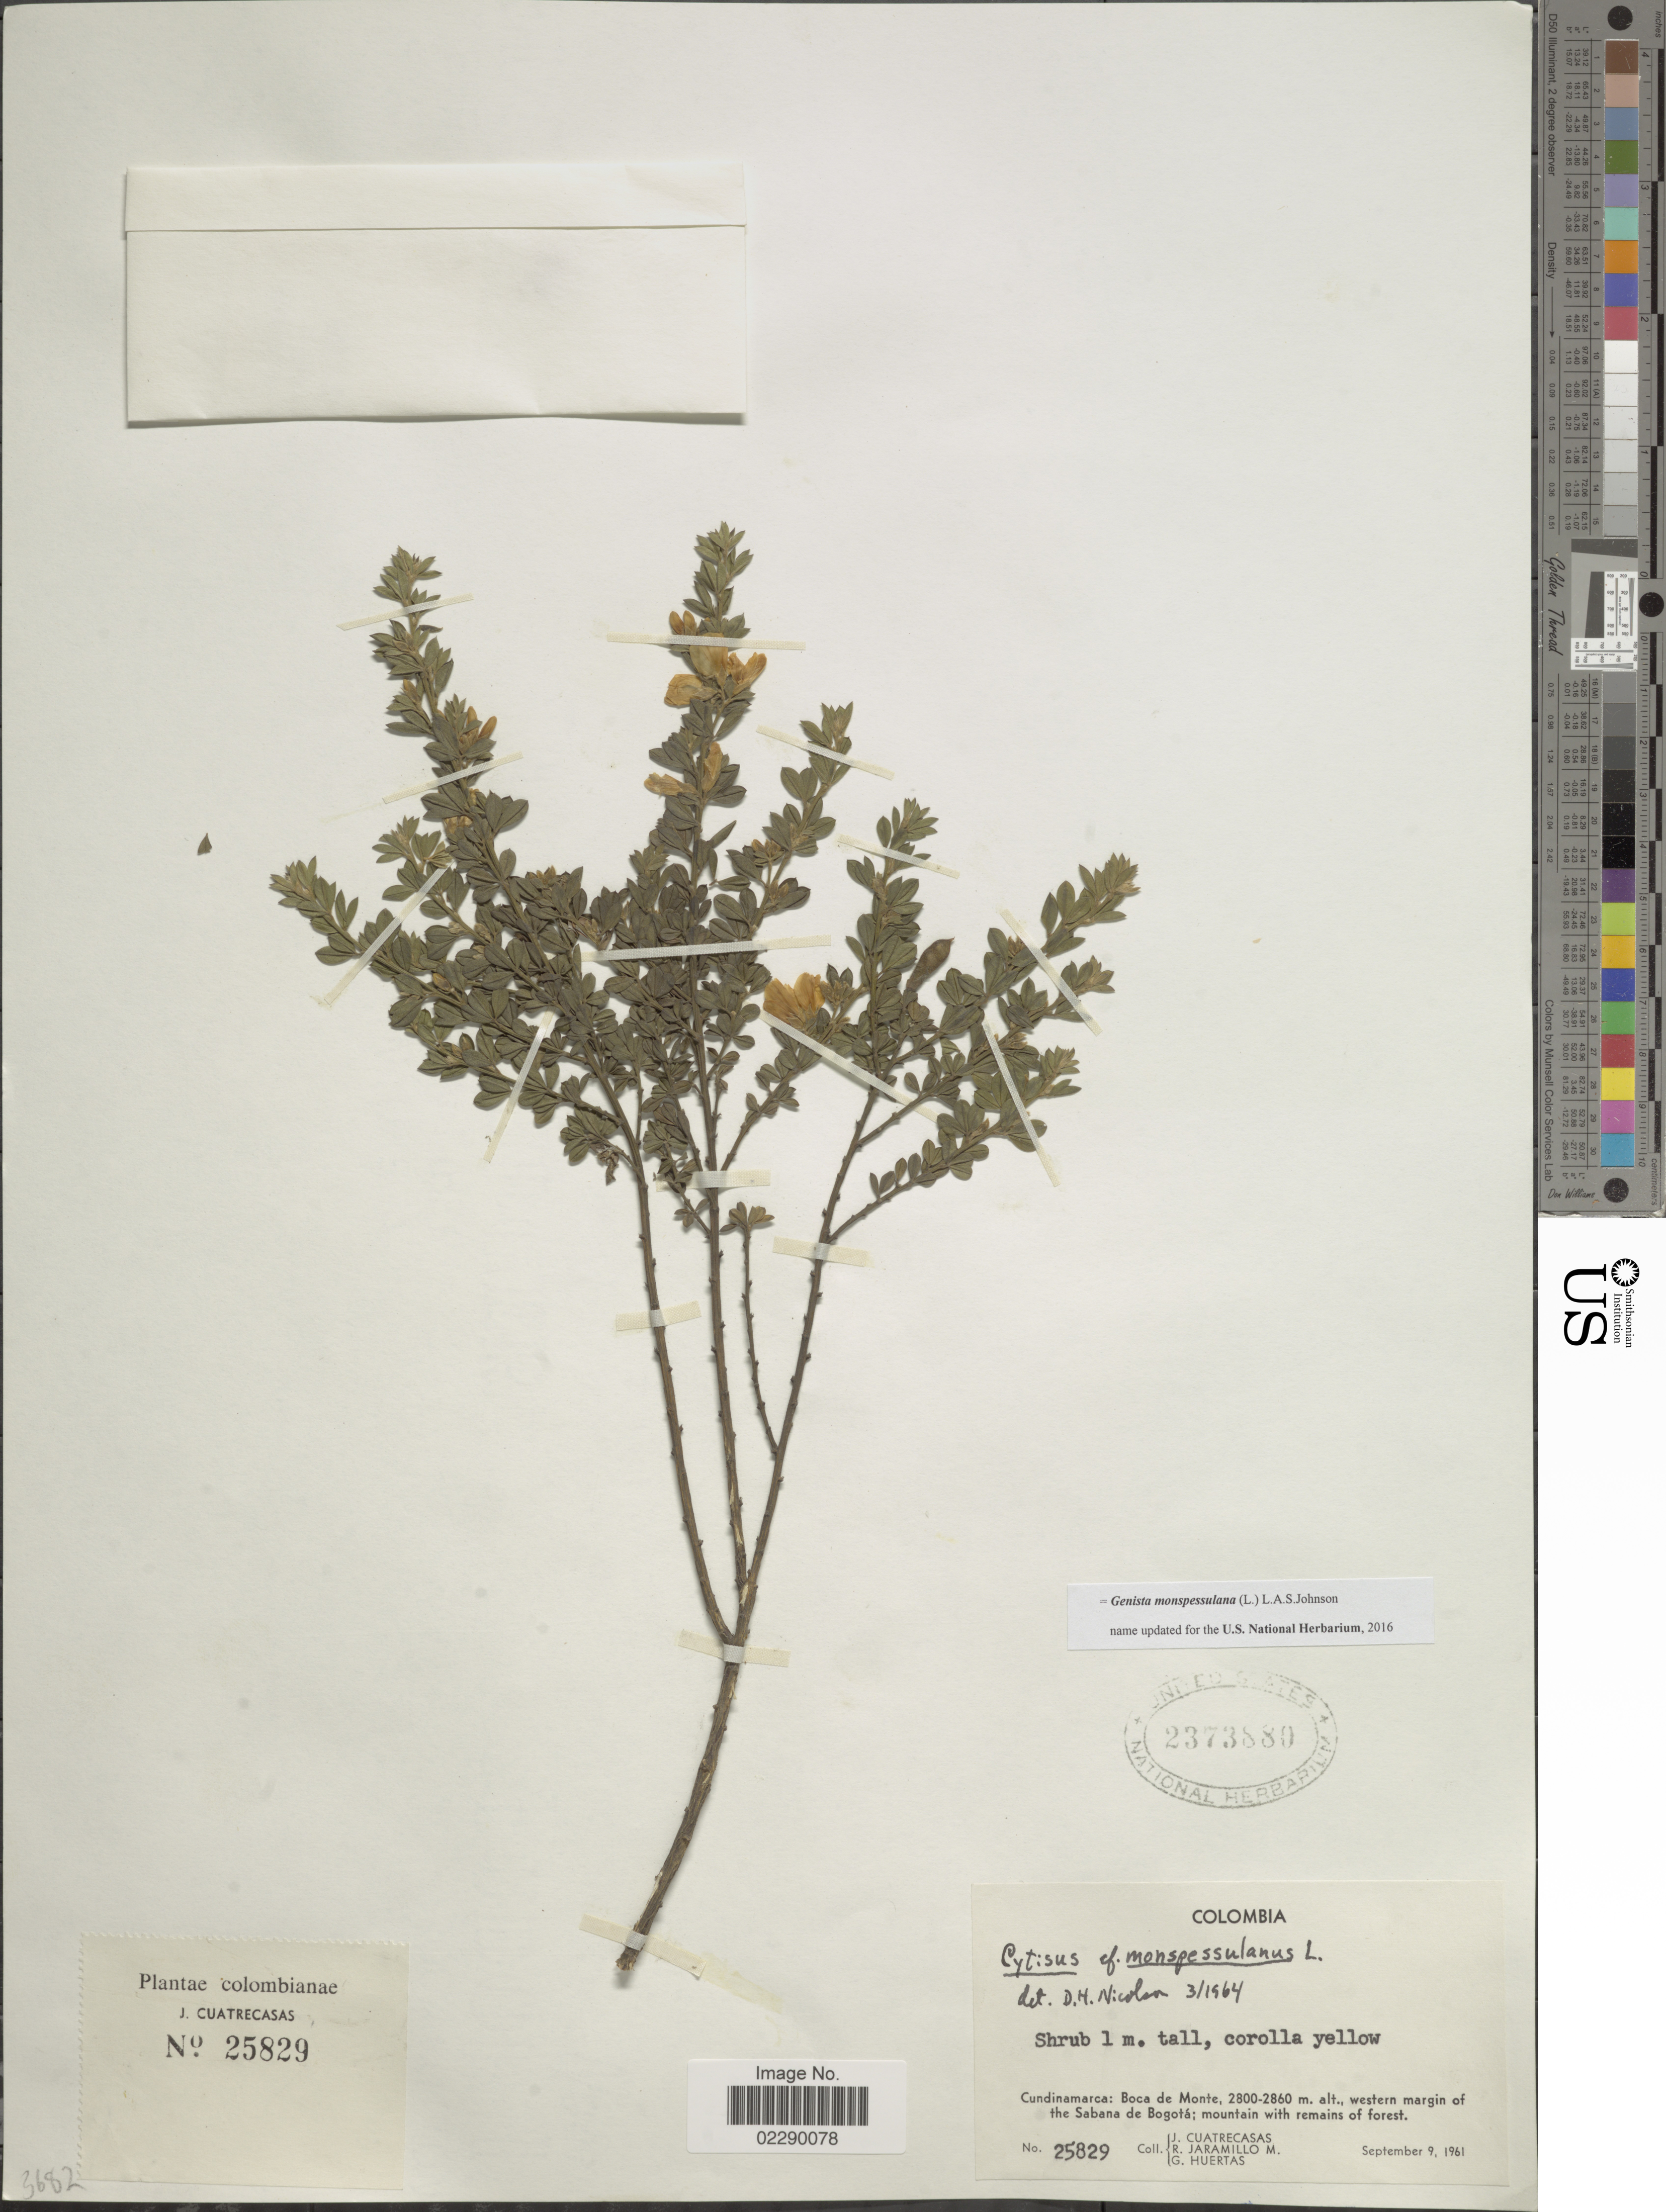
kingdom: Plantae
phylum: Tracheophyta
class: Magnoliopsida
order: Fabales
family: Fabaceae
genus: Genista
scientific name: Genista monspessulana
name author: (L.) L.A.S. Johnson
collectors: J. Cuatrecasas, R. Jaramillo M. & G. Huertas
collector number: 25829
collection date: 1961-09-09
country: Colombia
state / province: Cundinamarca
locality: Cundinamarca: Boca de Monte, western margin of the Sabana de Bogotá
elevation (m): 2800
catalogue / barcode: US 2373880